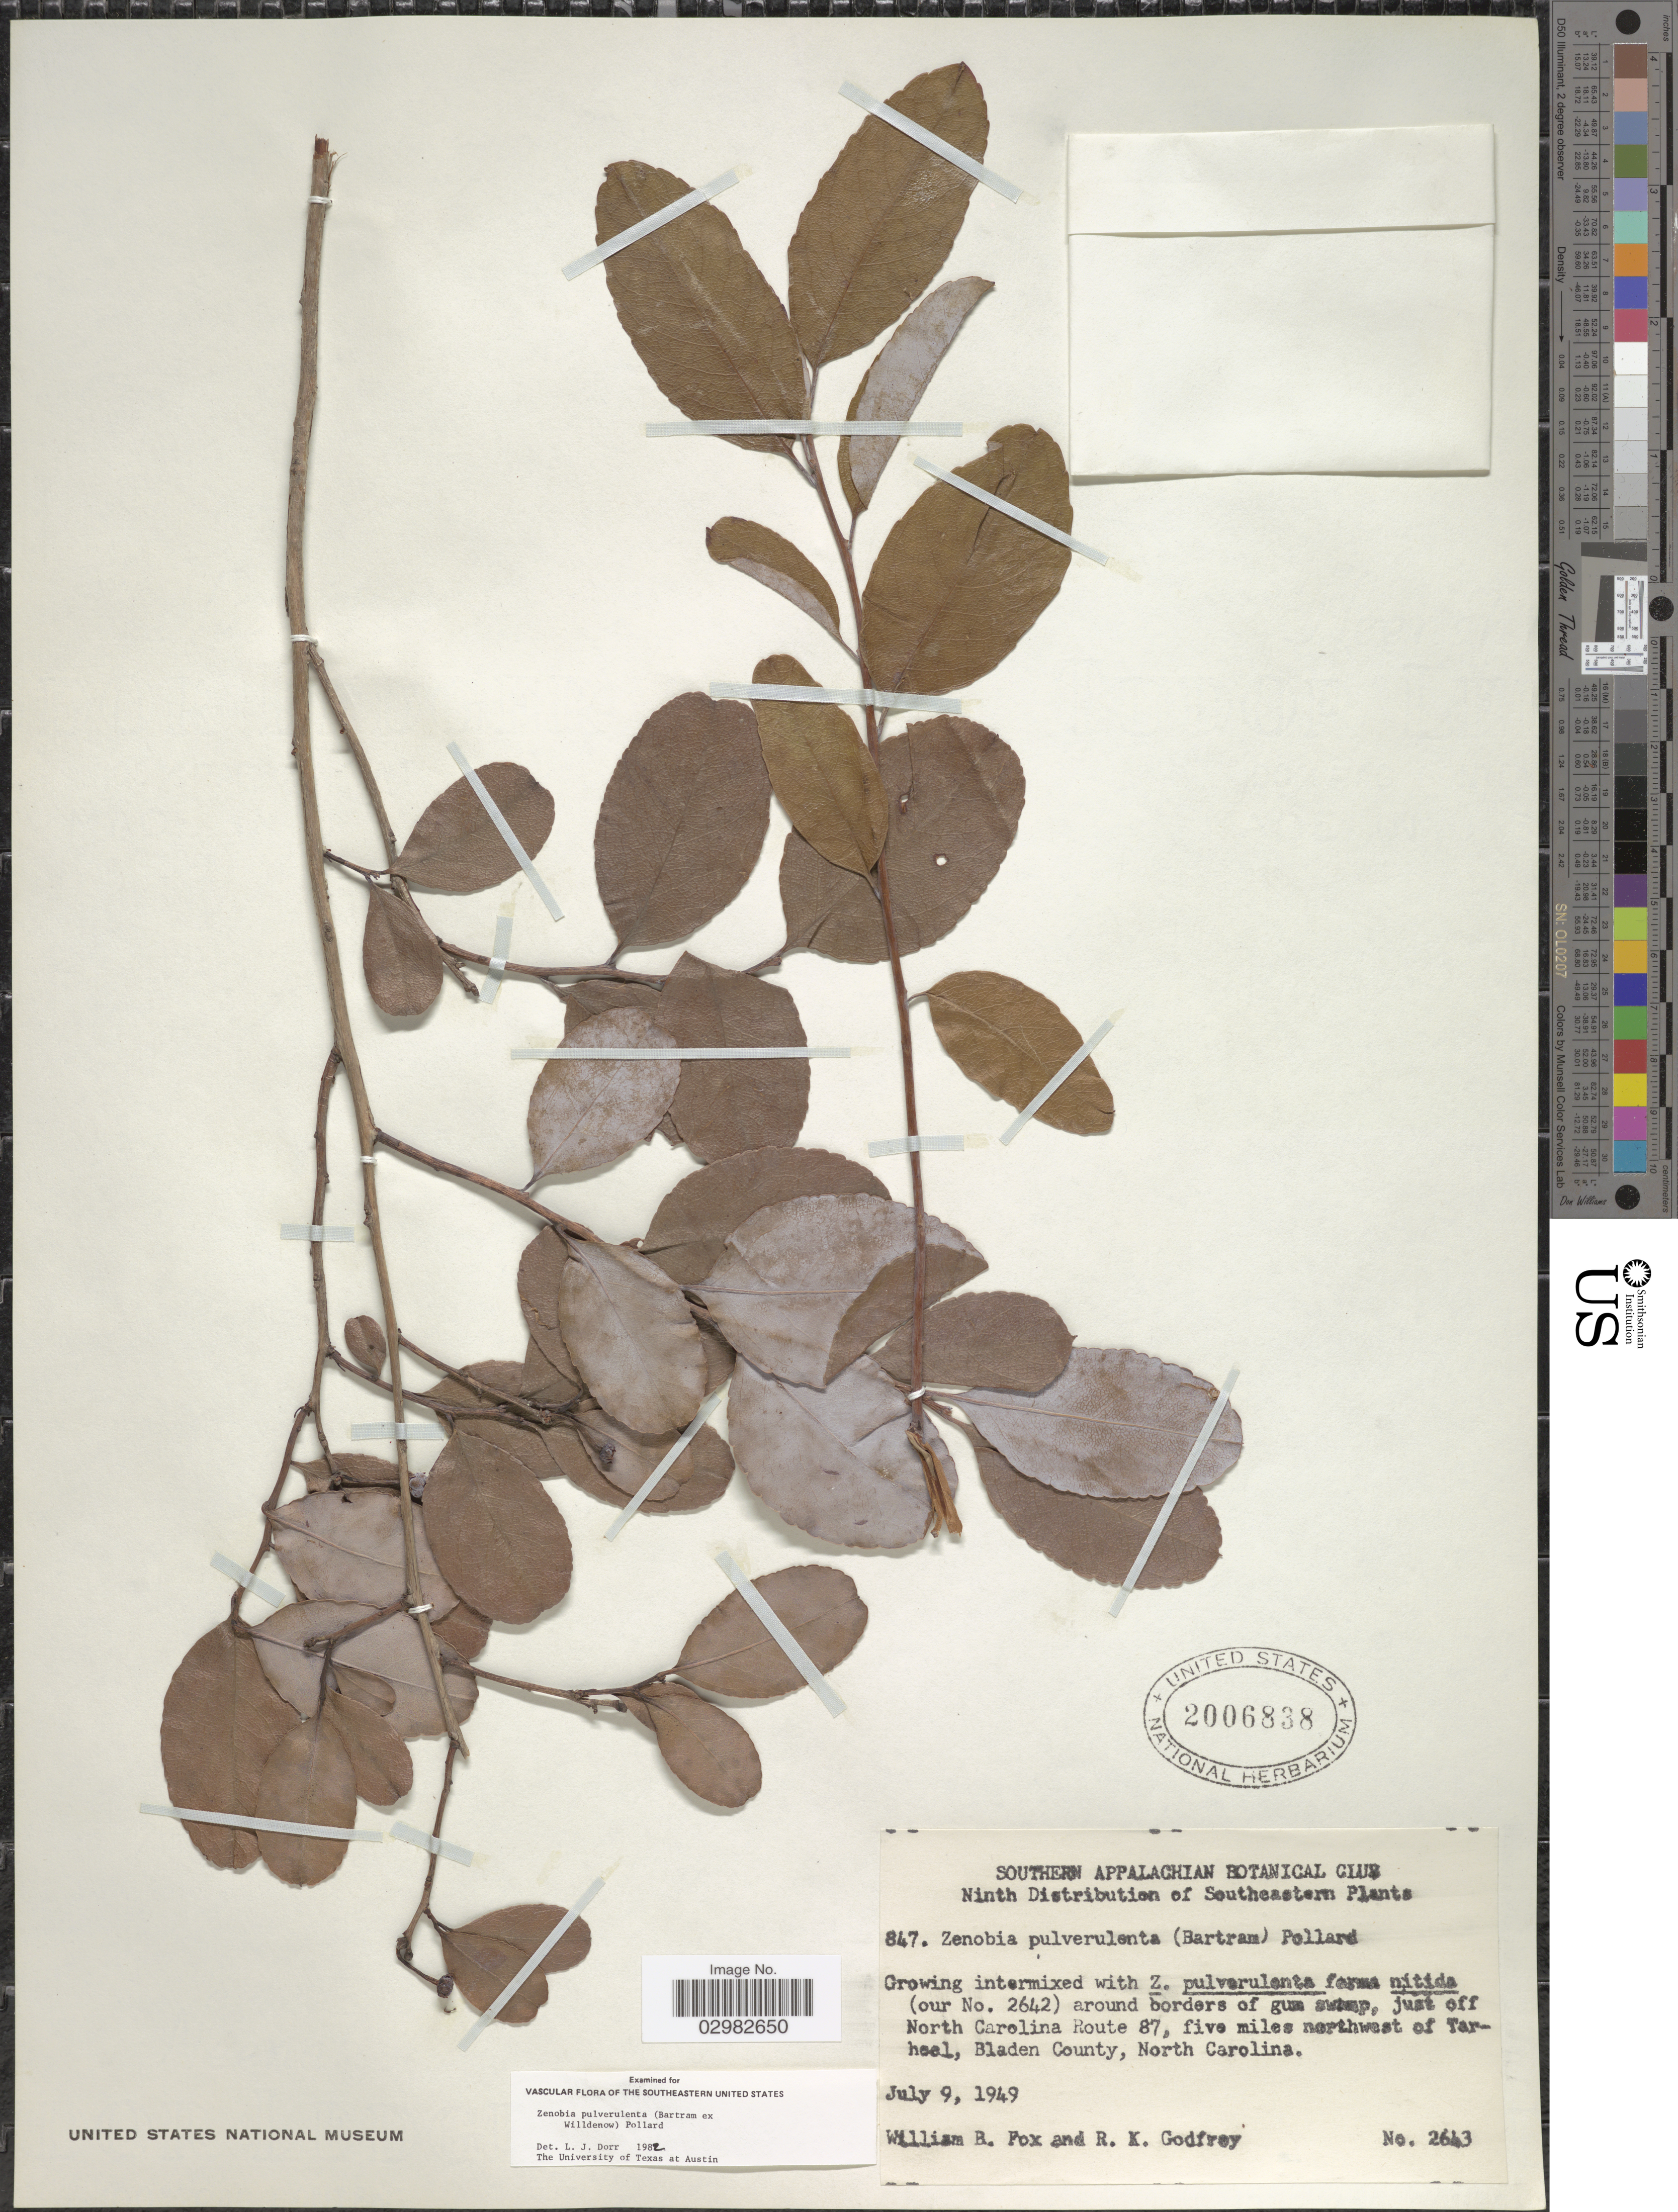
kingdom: Plantae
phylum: Tracheophyta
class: Magnoliopsida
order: Ericales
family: Ericaceae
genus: Zenobia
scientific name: Zenobia pulverulenta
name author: (W. Bartram ex Willd.) Pollard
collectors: W. B. Fox & R. K. Godfrey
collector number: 2643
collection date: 1949-07-09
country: United States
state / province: North Carolina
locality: Southeastern, Around borders of gum swamp, just off North Carolina Route 87, five miles northwest of Tarheel, Bladen County.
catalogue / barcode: US 2006838